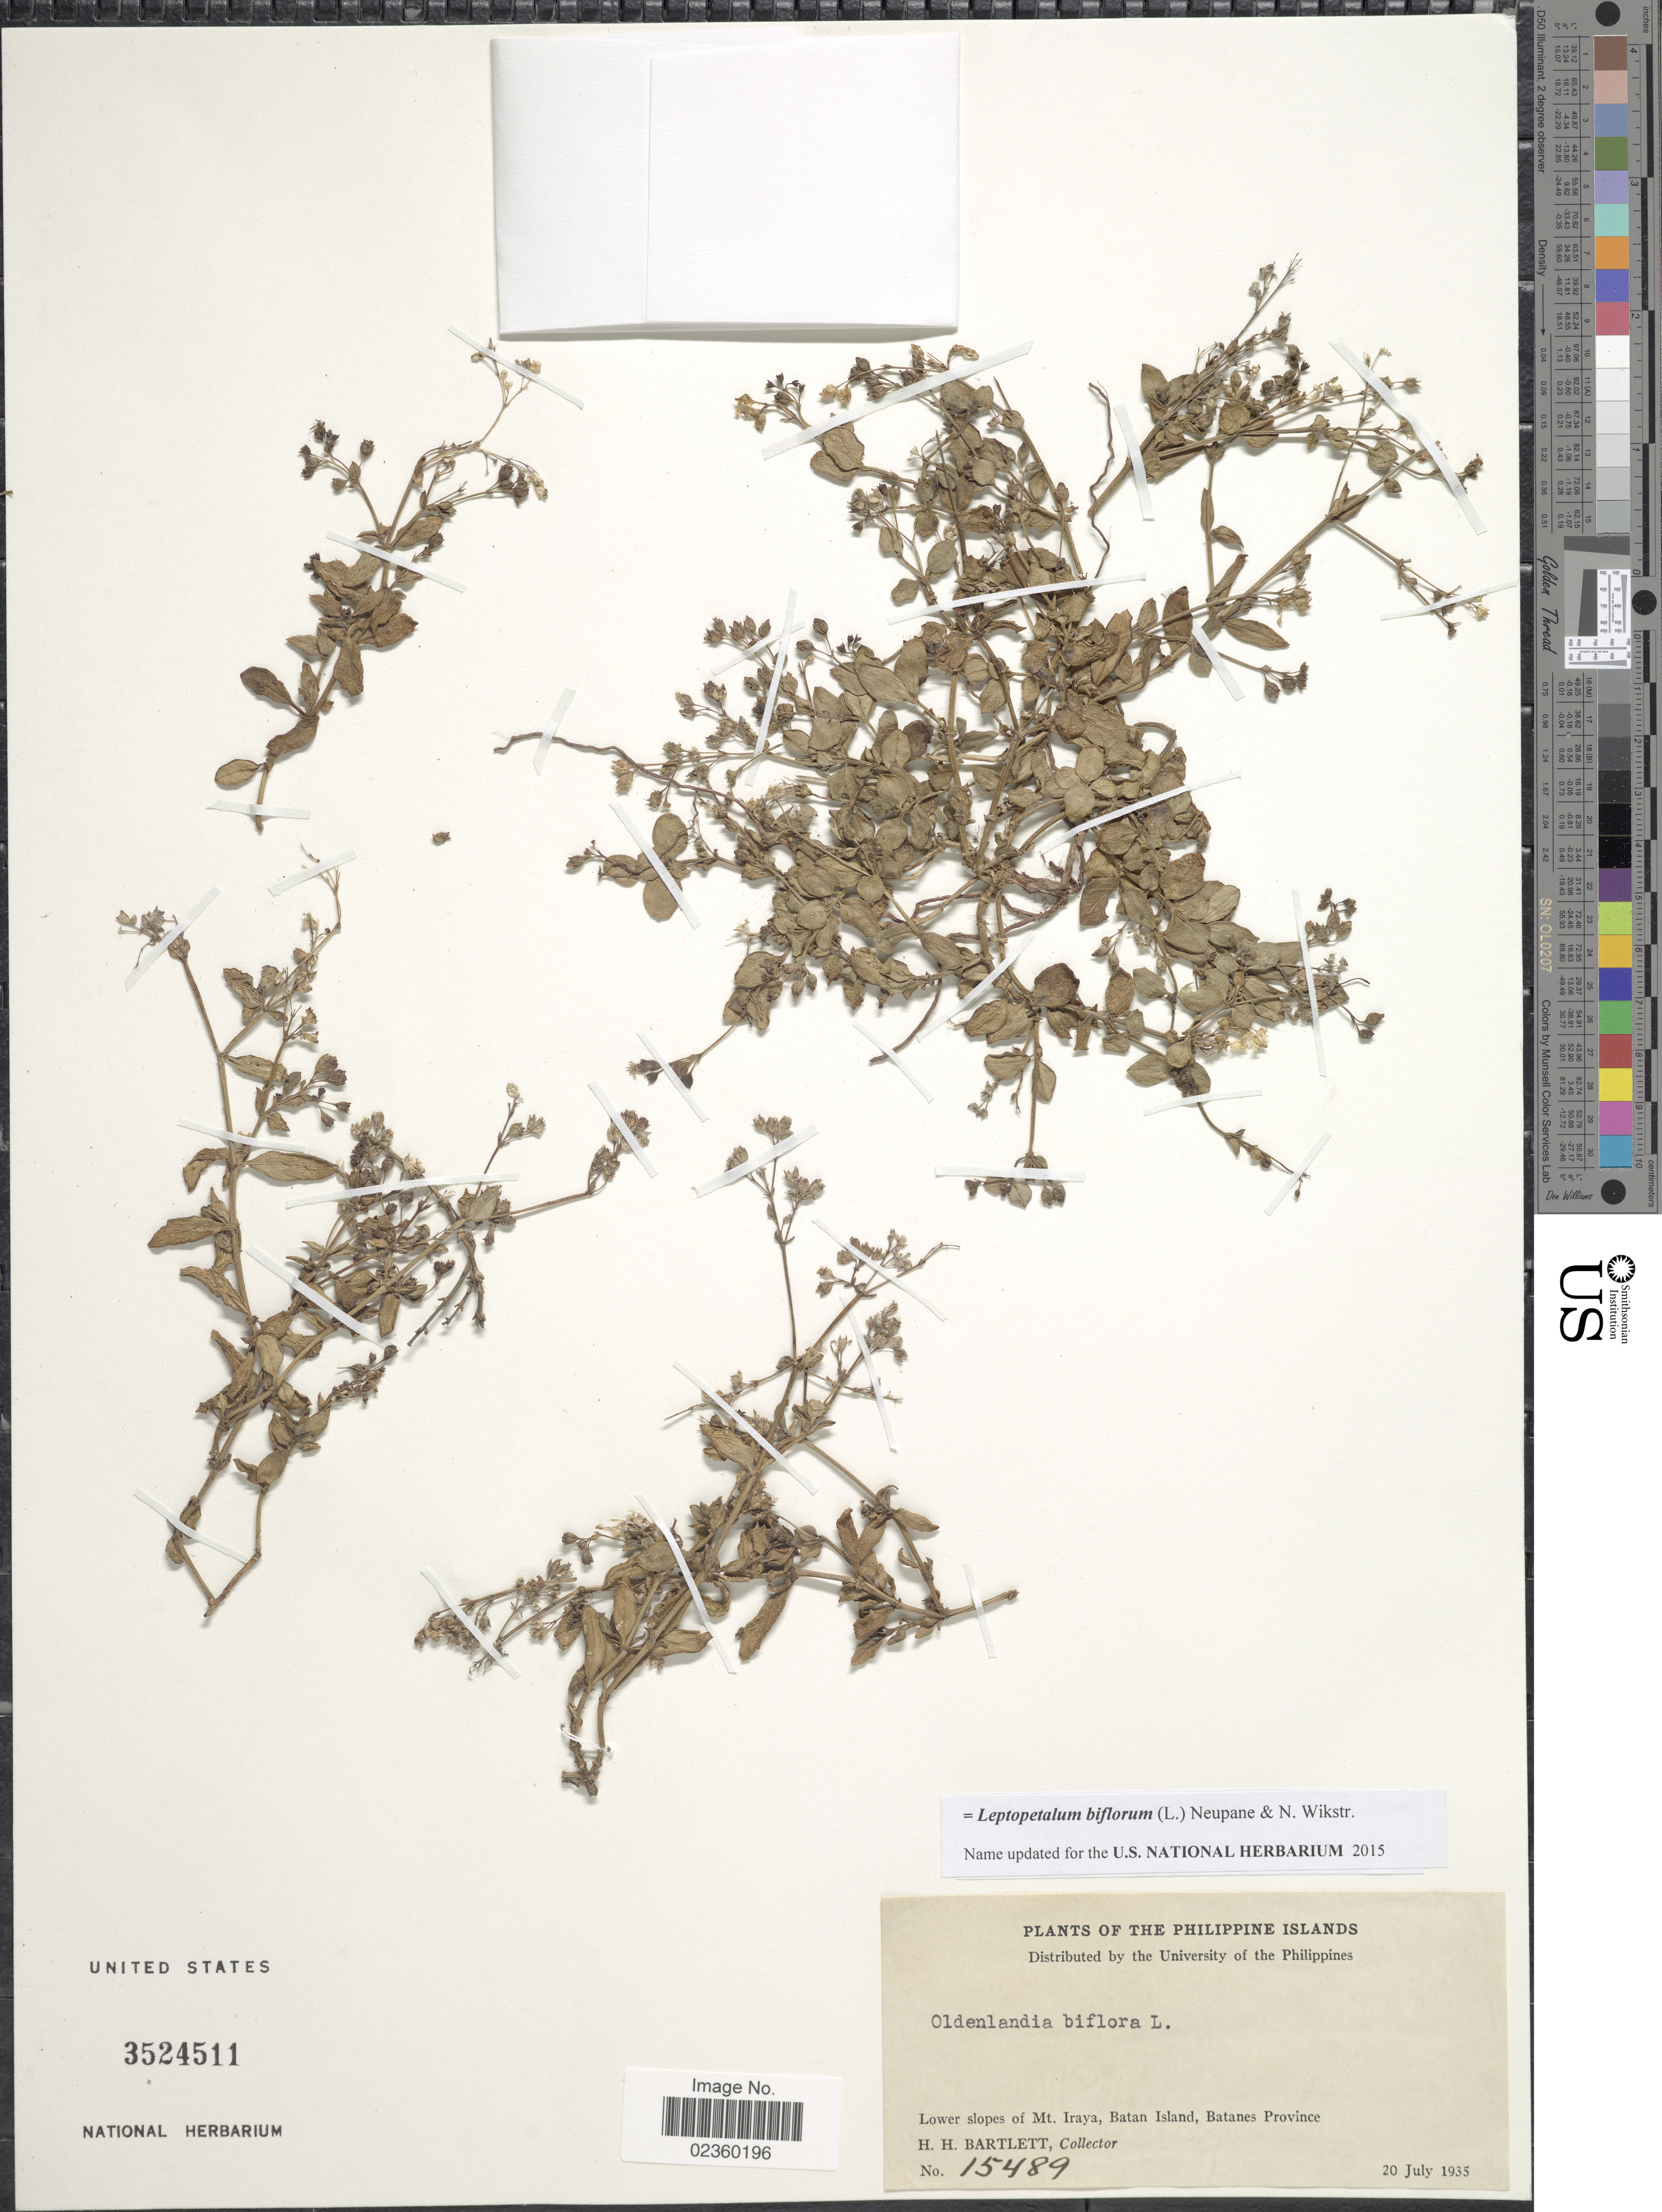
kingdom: Plantae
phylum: Tracheophyta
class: Magnoliopsida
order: Gentianales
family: Rubiaceae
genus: Leptopetalum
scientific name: Leptopetalum biflorum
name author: (L.) Neupane & N. Wikstr.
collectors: H. H. Bartlett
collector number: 15489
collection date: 1935-07-20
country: Philippines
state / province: Cagayan Valley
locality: The Philippine Islands, Lower slopes of Mt Iraya, Batan Island, Batanes Province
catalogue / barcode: US 3524511